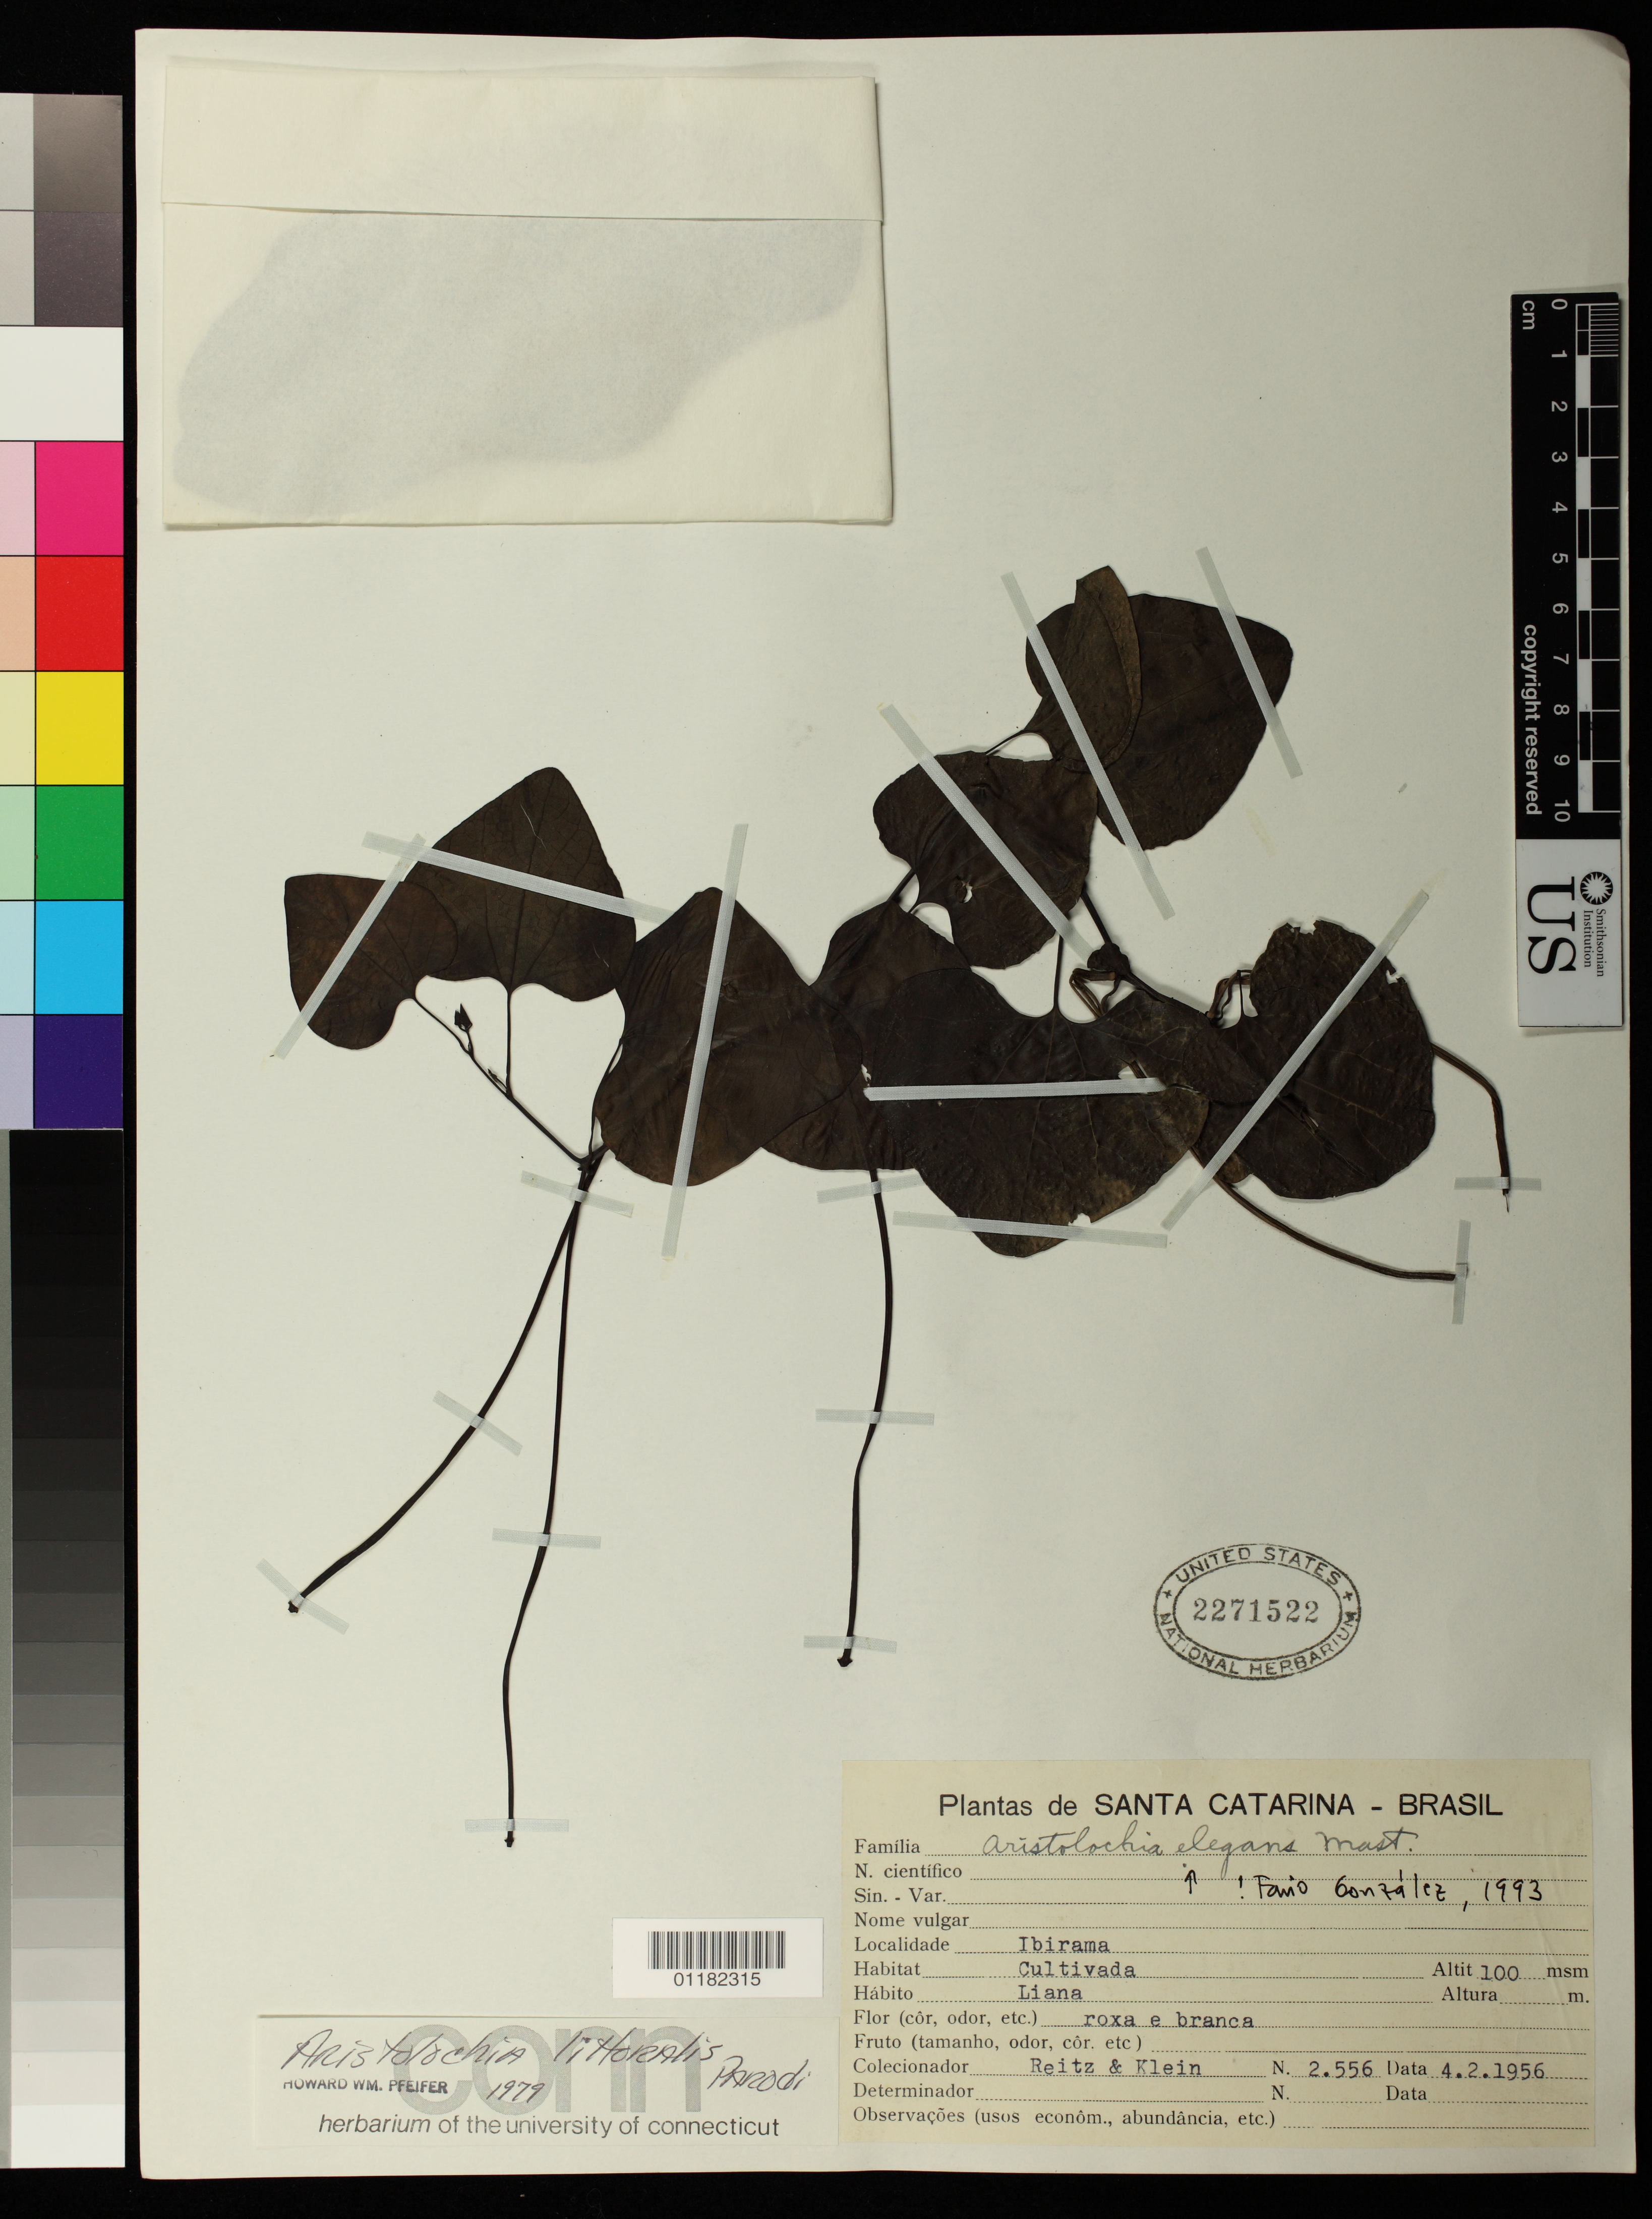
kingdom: Plantae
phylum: Tracheophyta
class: Magnoliopsida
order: Piperales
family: Aristolochiaceae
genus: Aristolochia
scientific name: Aristolochia elegans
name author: Mast.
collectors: R. Reitz & R. M. Klein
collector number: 2.556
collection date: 1956-04-02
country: Brazil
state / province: Santa Catarina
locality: Ibirama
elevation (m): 100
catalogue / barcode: US 2271522